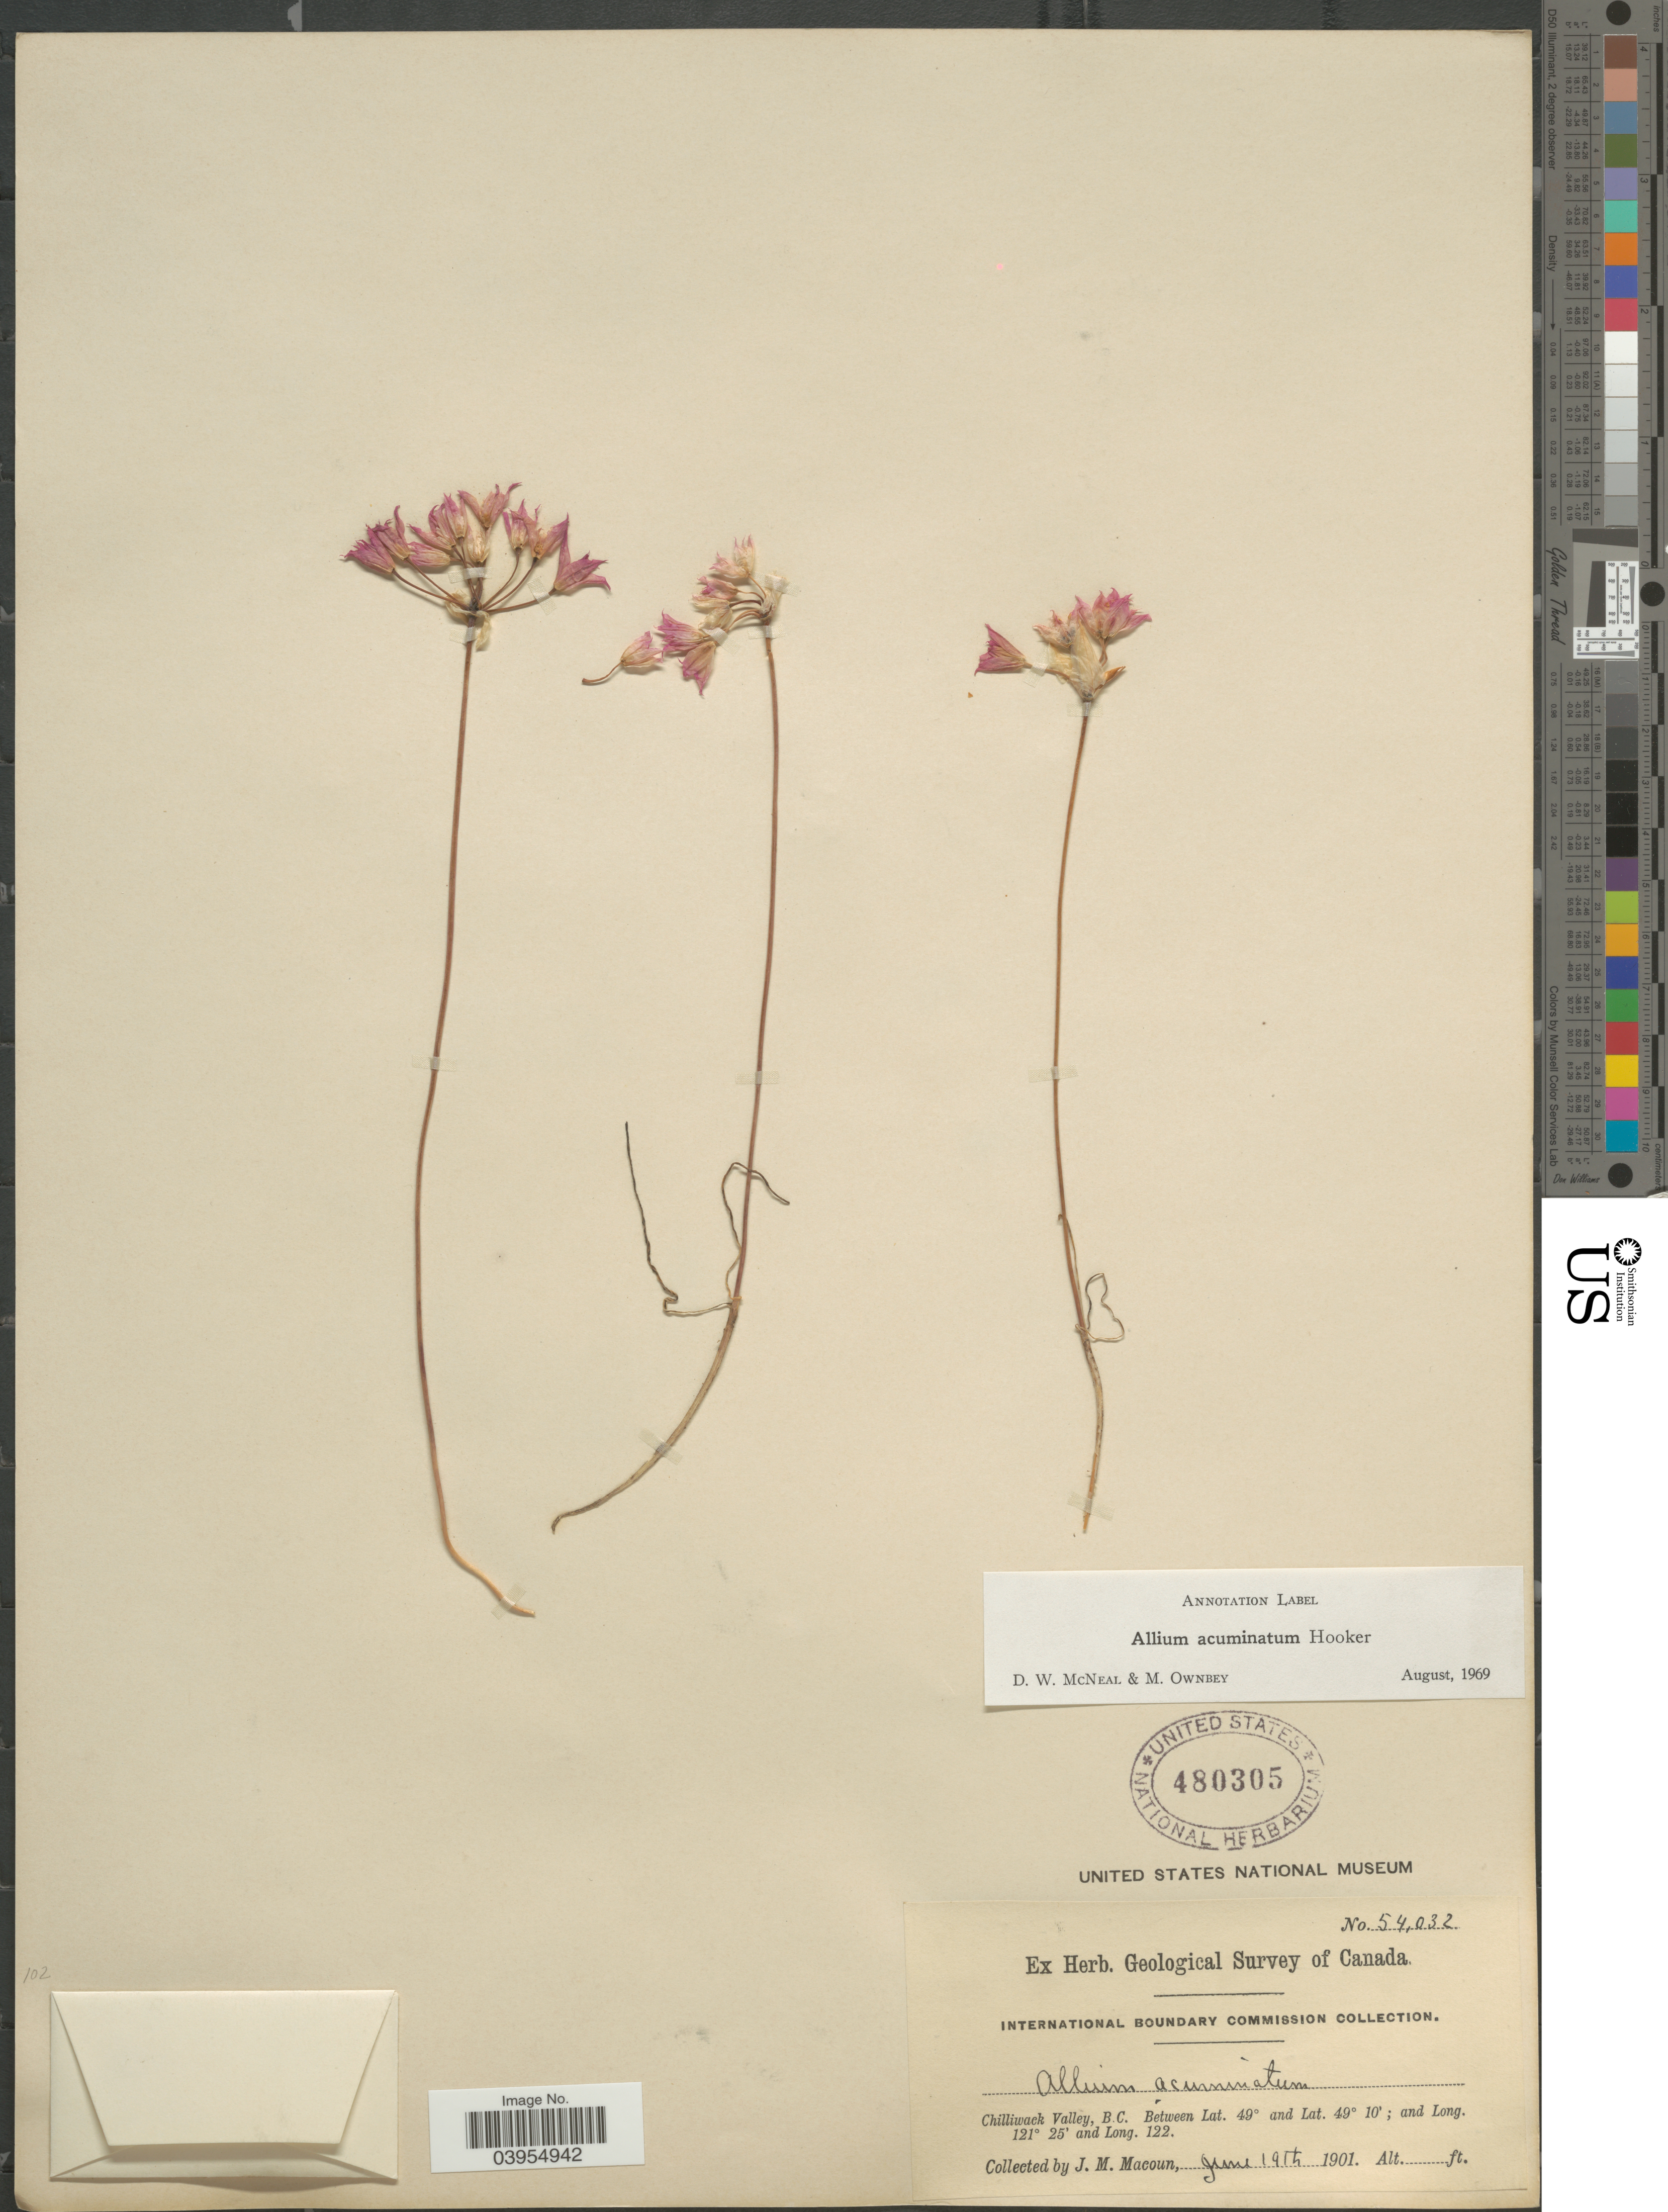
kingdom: Plantae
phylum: Tracheophyta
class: Liliopsida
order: Asparagales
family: Amaryllidaceae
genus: Allium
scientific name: Allium acuminatum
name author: Hook.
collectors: J. M. Macoun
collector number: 54032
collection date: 1901-06-19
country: Canada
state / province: British Columbia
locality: Chilliwack Valley, B. C.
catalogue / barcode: US 480305